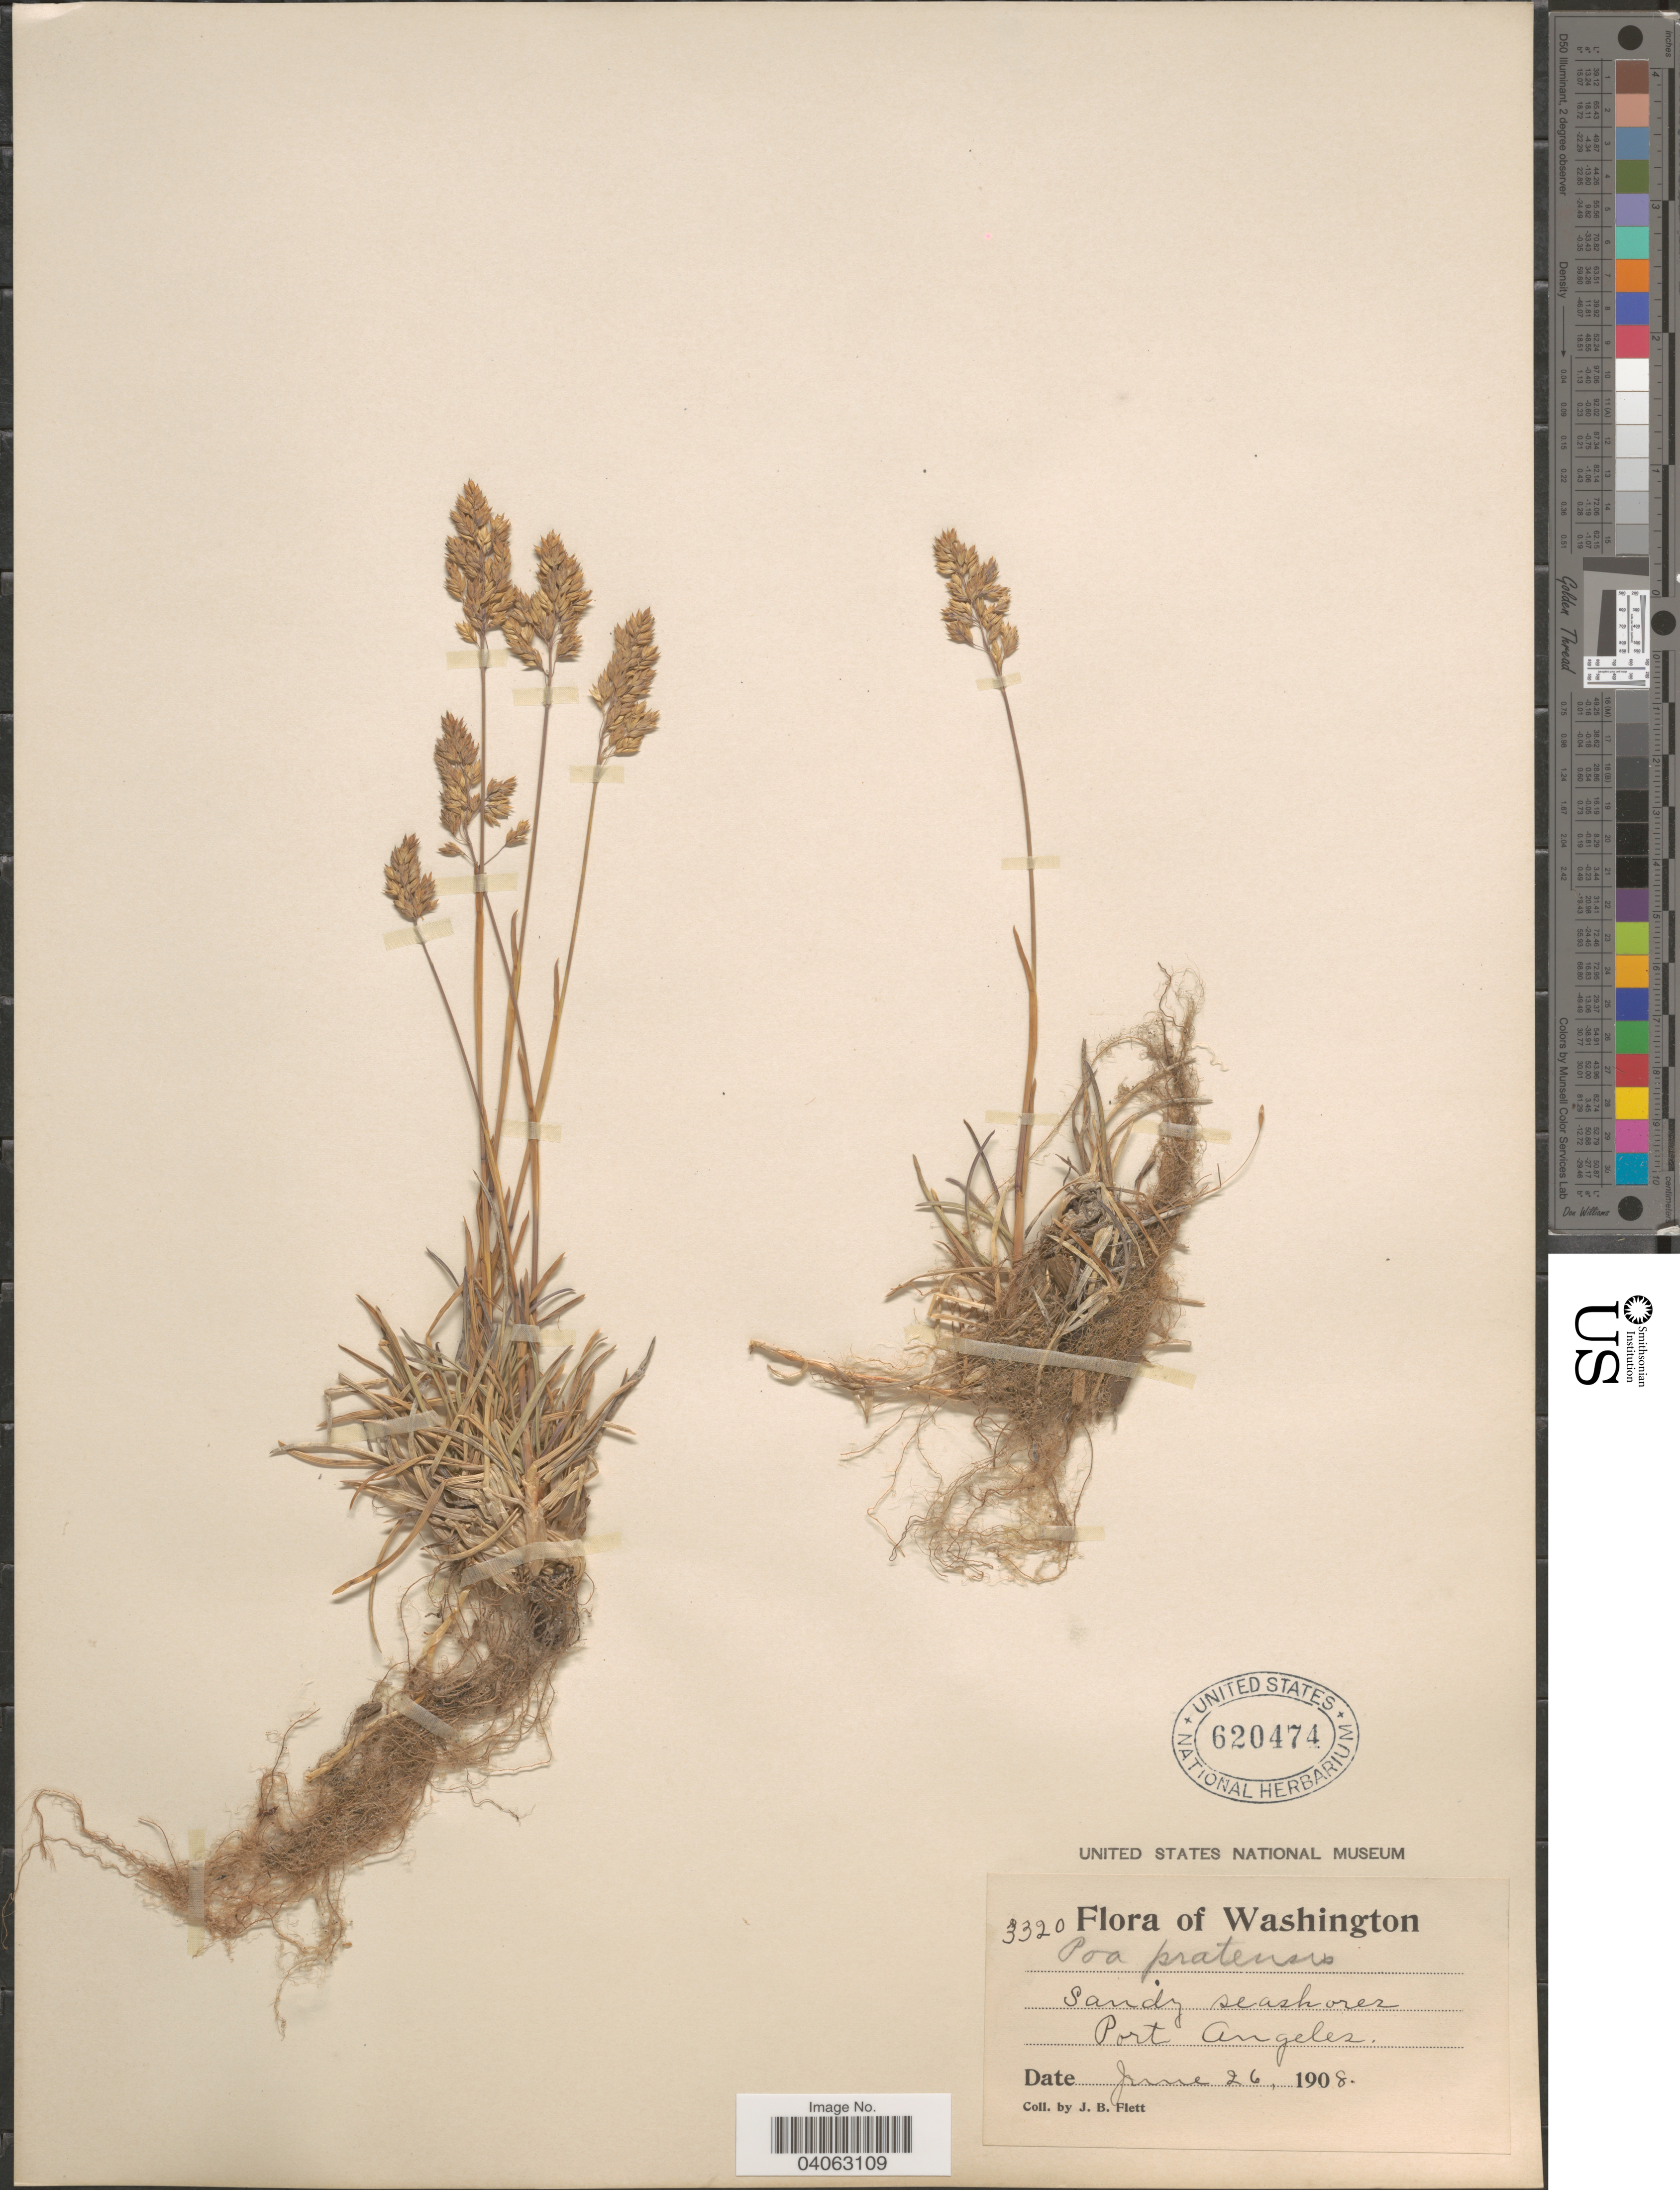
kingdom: Plantae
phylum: Tracheophyta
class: Liliopsida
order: Poales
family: Poaceae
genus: Poa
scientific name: Poa pratensis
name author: L.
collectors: J. Flett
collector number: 3320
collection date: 1908-06-26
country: United States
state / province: Washington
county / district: Clallam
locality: Sandy seashores. Port Angeles.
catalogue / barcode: US 620474